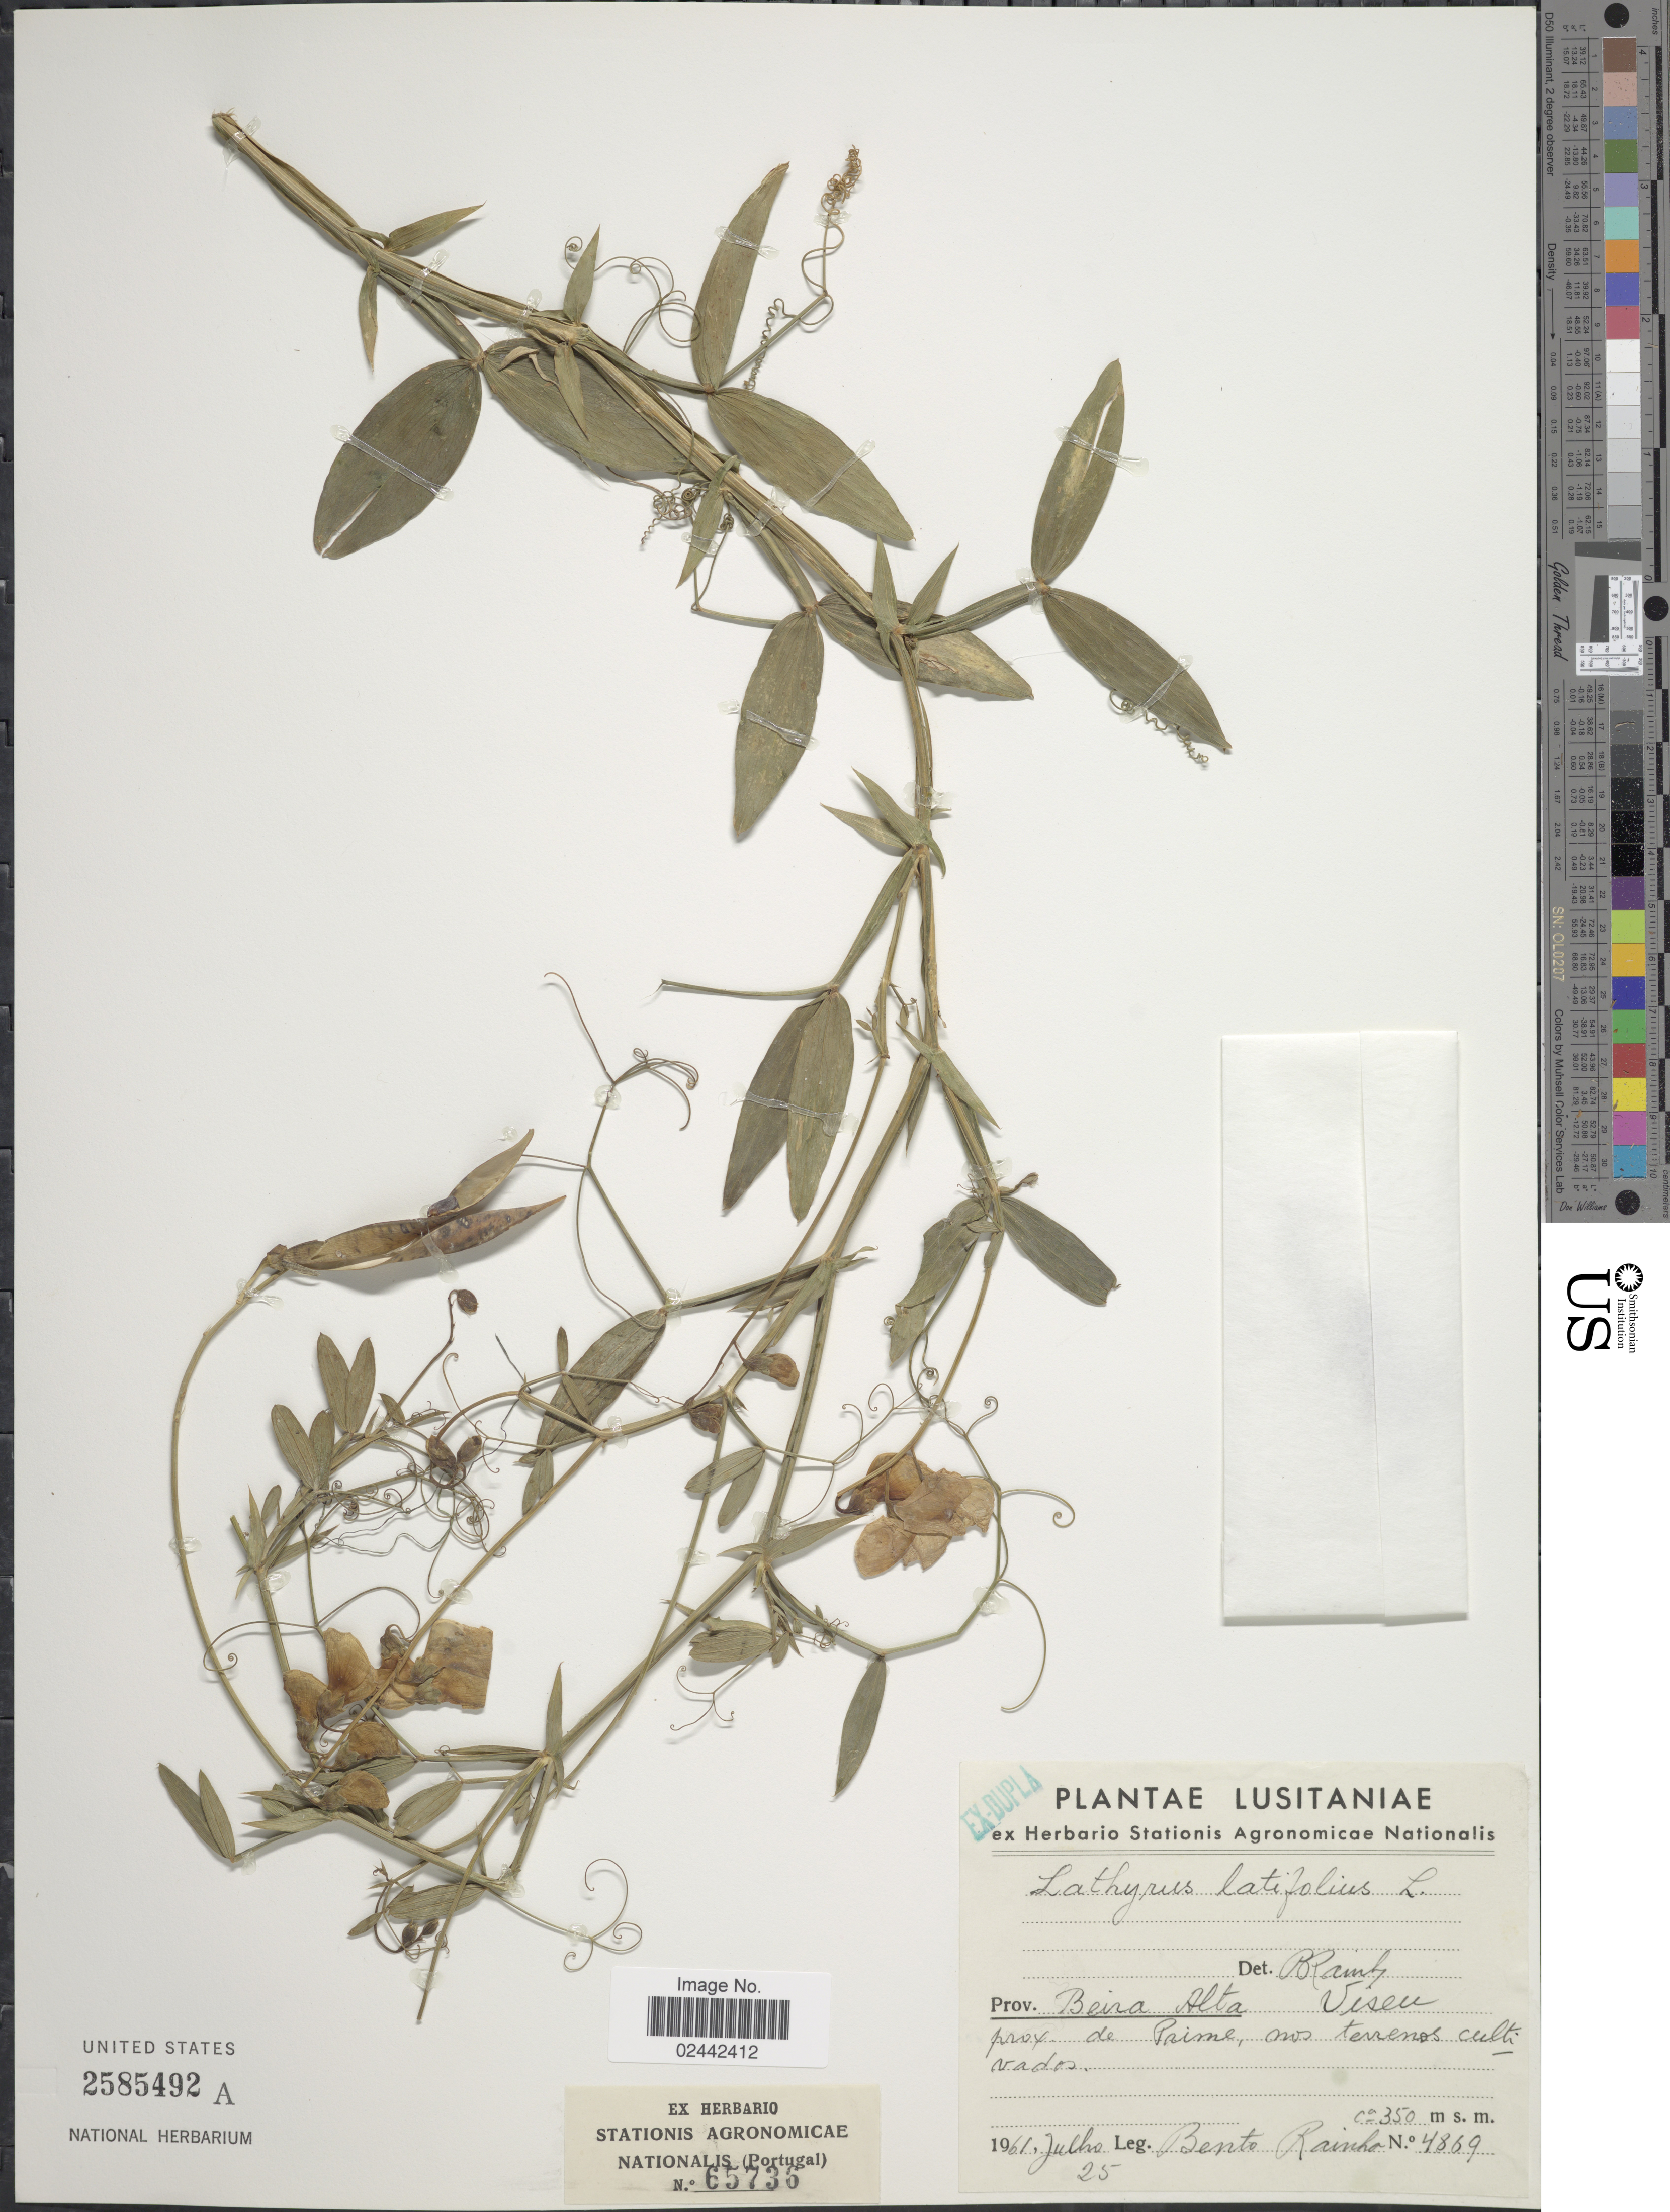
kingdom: Plantae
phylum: Tracheophyta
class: Magnoliopsida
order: Fabales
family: Fabaceae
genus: Lathyrus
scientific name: Lathyrus latifolius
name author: L.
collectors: B. Rainha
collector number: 4869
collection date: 1961-07-25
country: Portugal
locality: Lusitaniae. Prov. Beira Alta, Viseu prox. de Prime, nos terrenos cutlivados.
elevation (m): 350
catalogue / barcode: US 2585492A